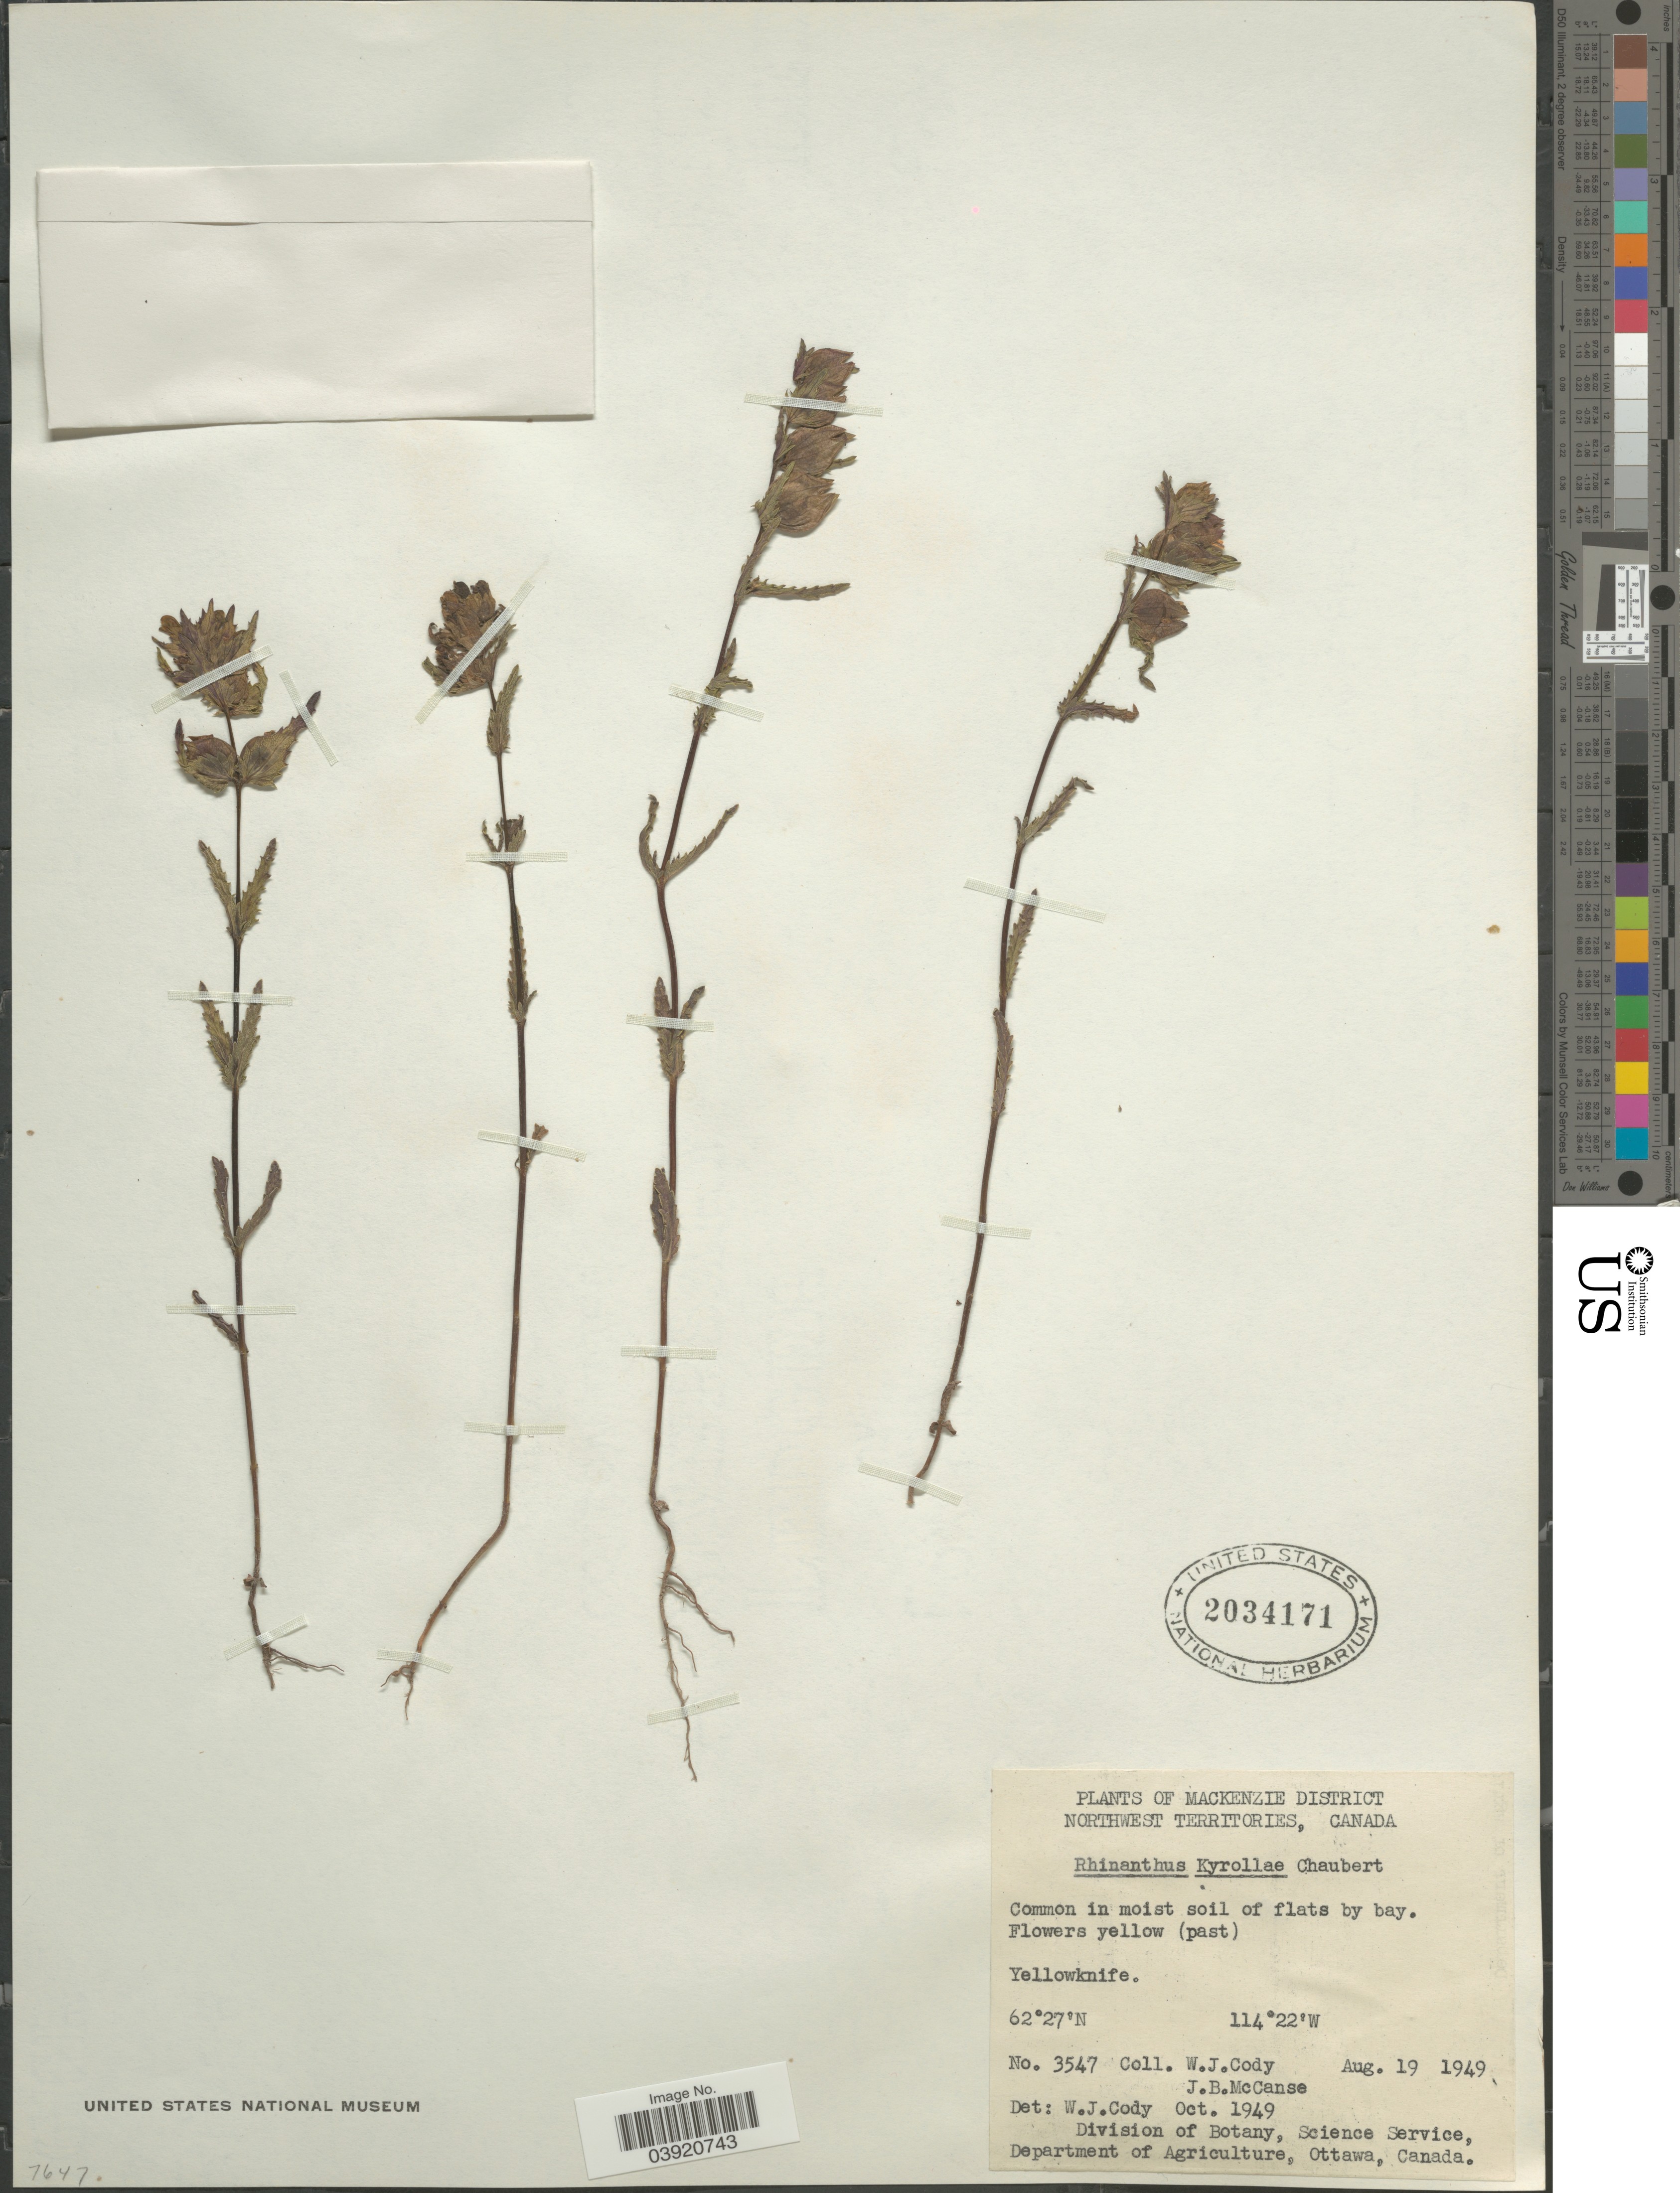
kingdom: Plantae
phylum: Tracheophyta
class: Magnoliopsida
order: Lamiales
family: Orobanchaceae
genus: Rhinanthus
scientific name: Rhinanthus kyrollae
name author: Chabert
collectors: W. Cody & J. McCanse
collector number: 3547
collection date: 1949-08-19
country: Canada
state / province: Northwest Territories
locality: Mackenzie District. Yellowknife.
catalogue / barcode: US 2034171